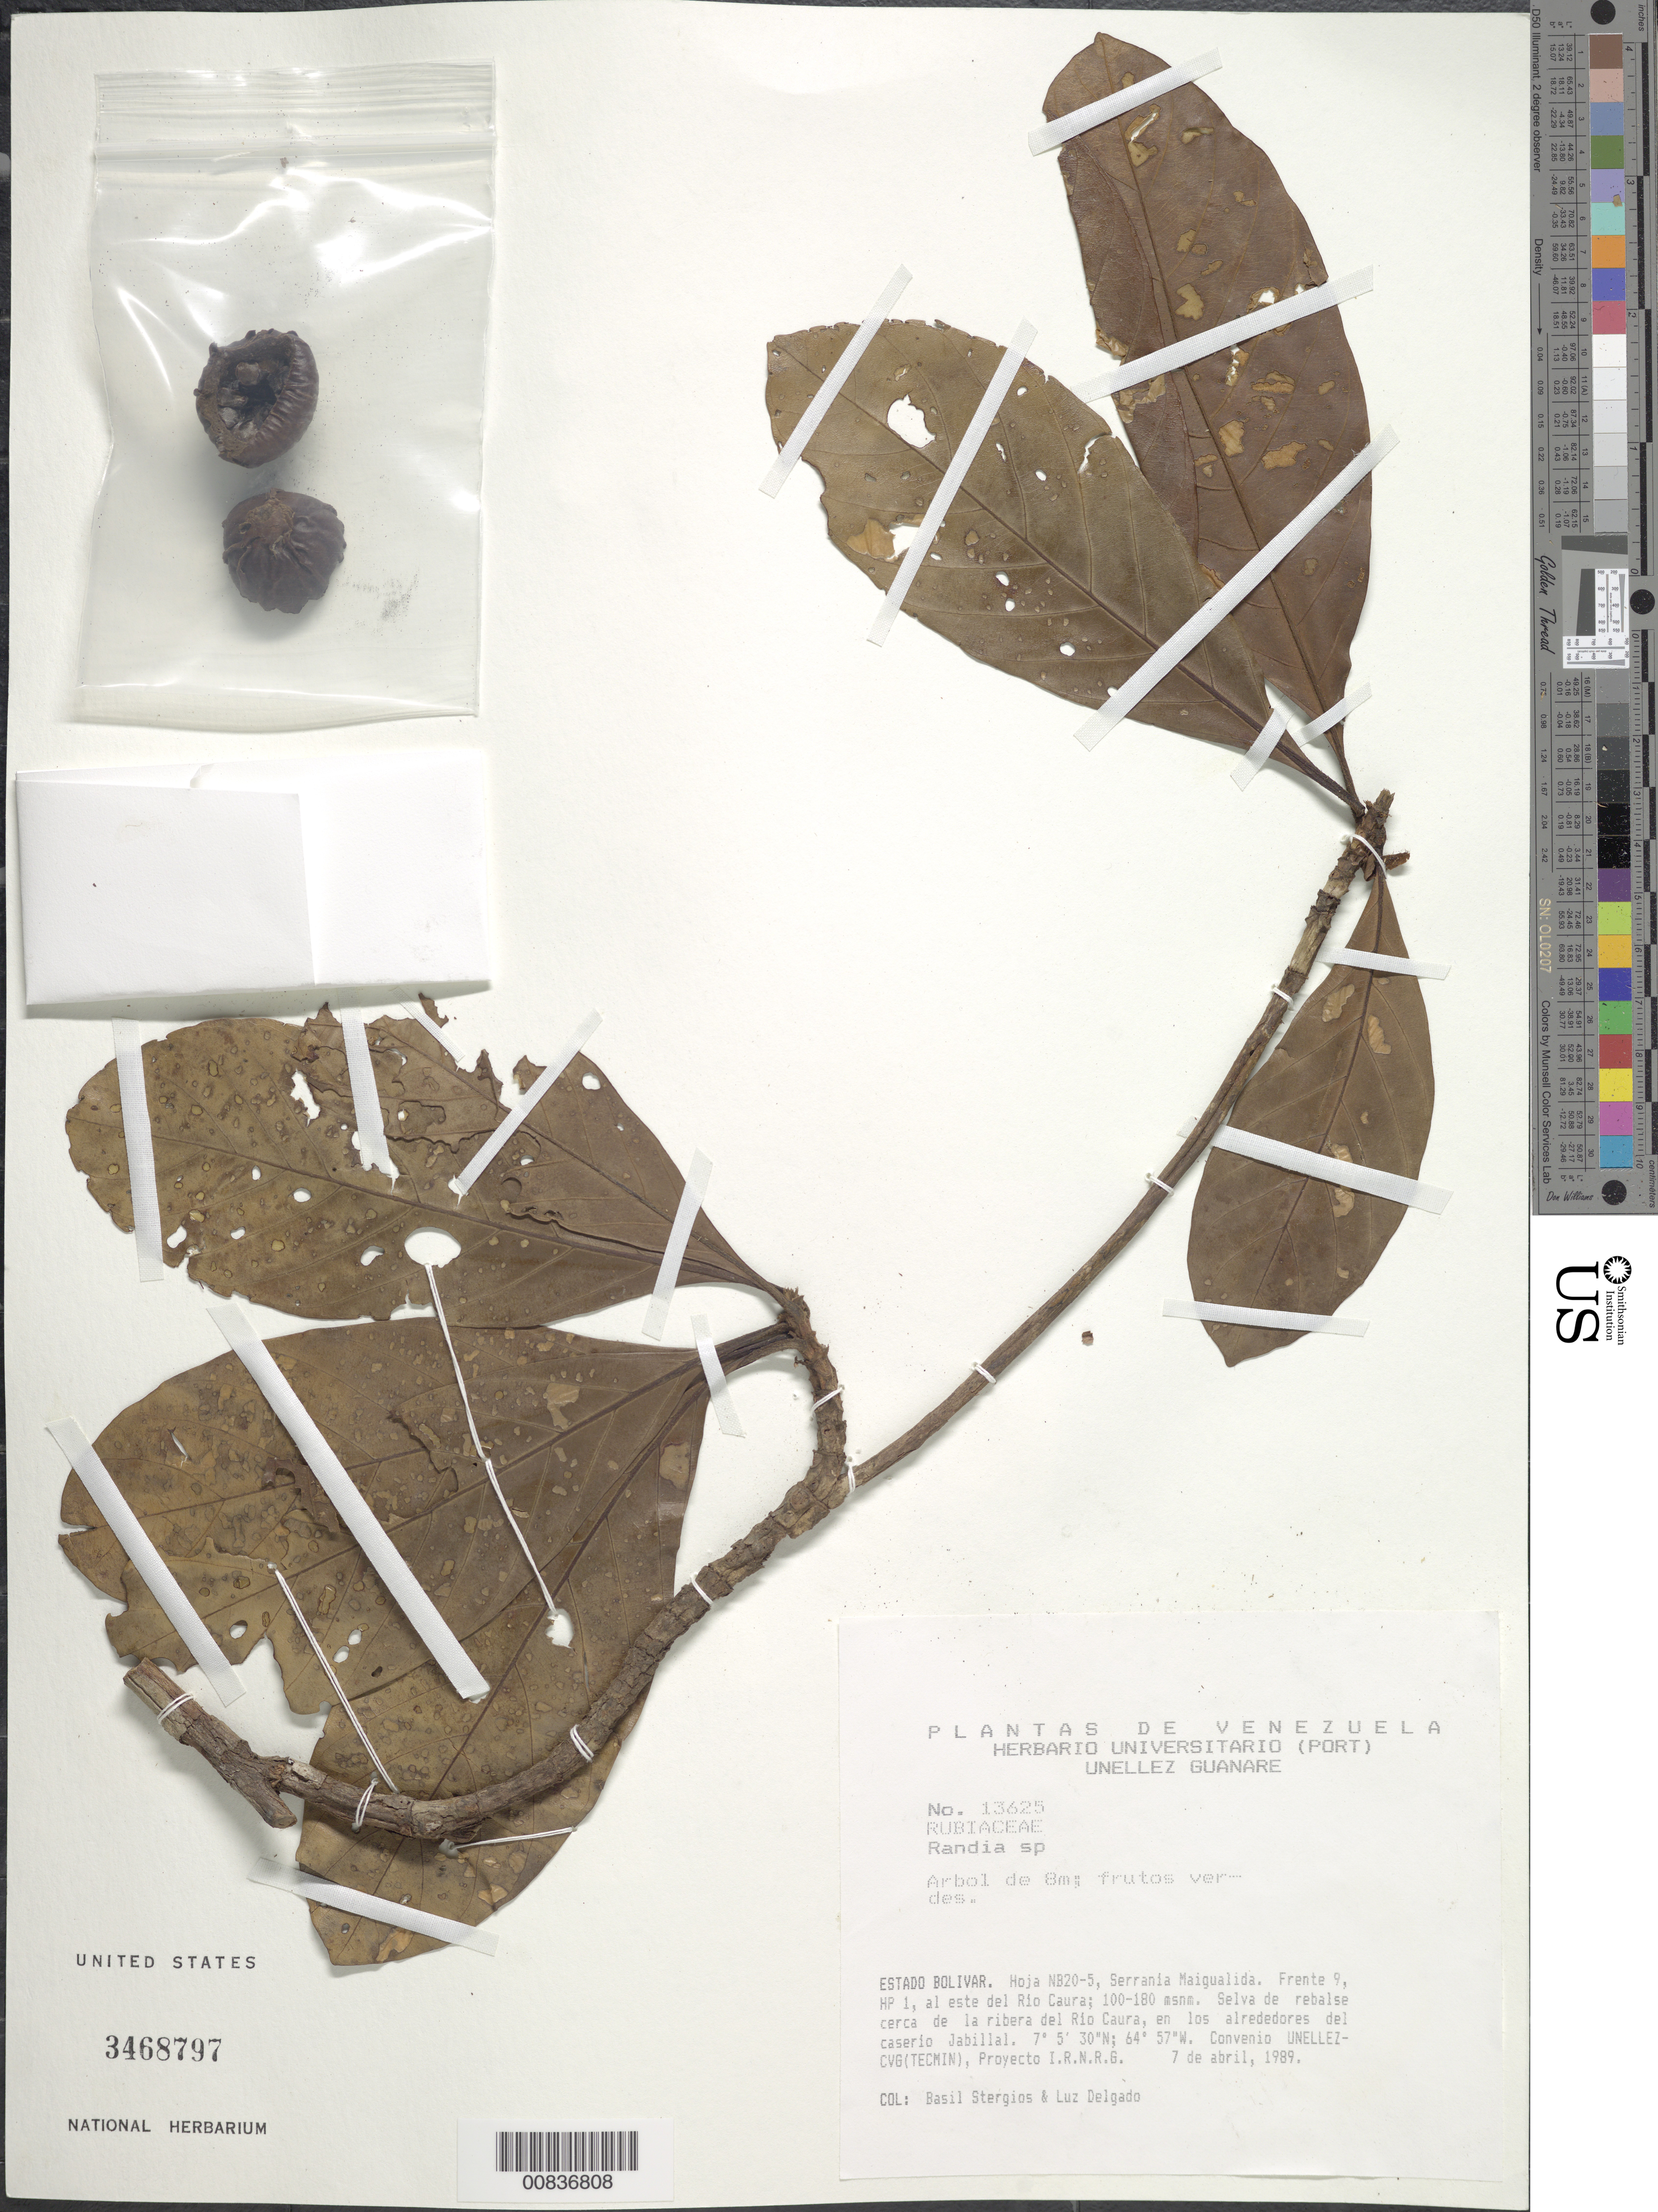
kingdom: Plantae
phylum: Tracheophyta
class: Magnoliopsida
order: Gentianales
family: Rubiaceae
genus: Randia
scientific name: Randia sp.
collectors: B. G. Stergios & L. Delgado V.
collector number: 13625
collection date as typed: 7-Apr-89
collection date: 1989-04-07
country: Venezuela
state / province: Bolívar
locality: Serrania Maigualida, E del río Caura, alrededores de Jabillal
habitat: Selva de rebalse cerca de la ribera del río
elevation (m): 100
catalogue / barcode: US 3468797